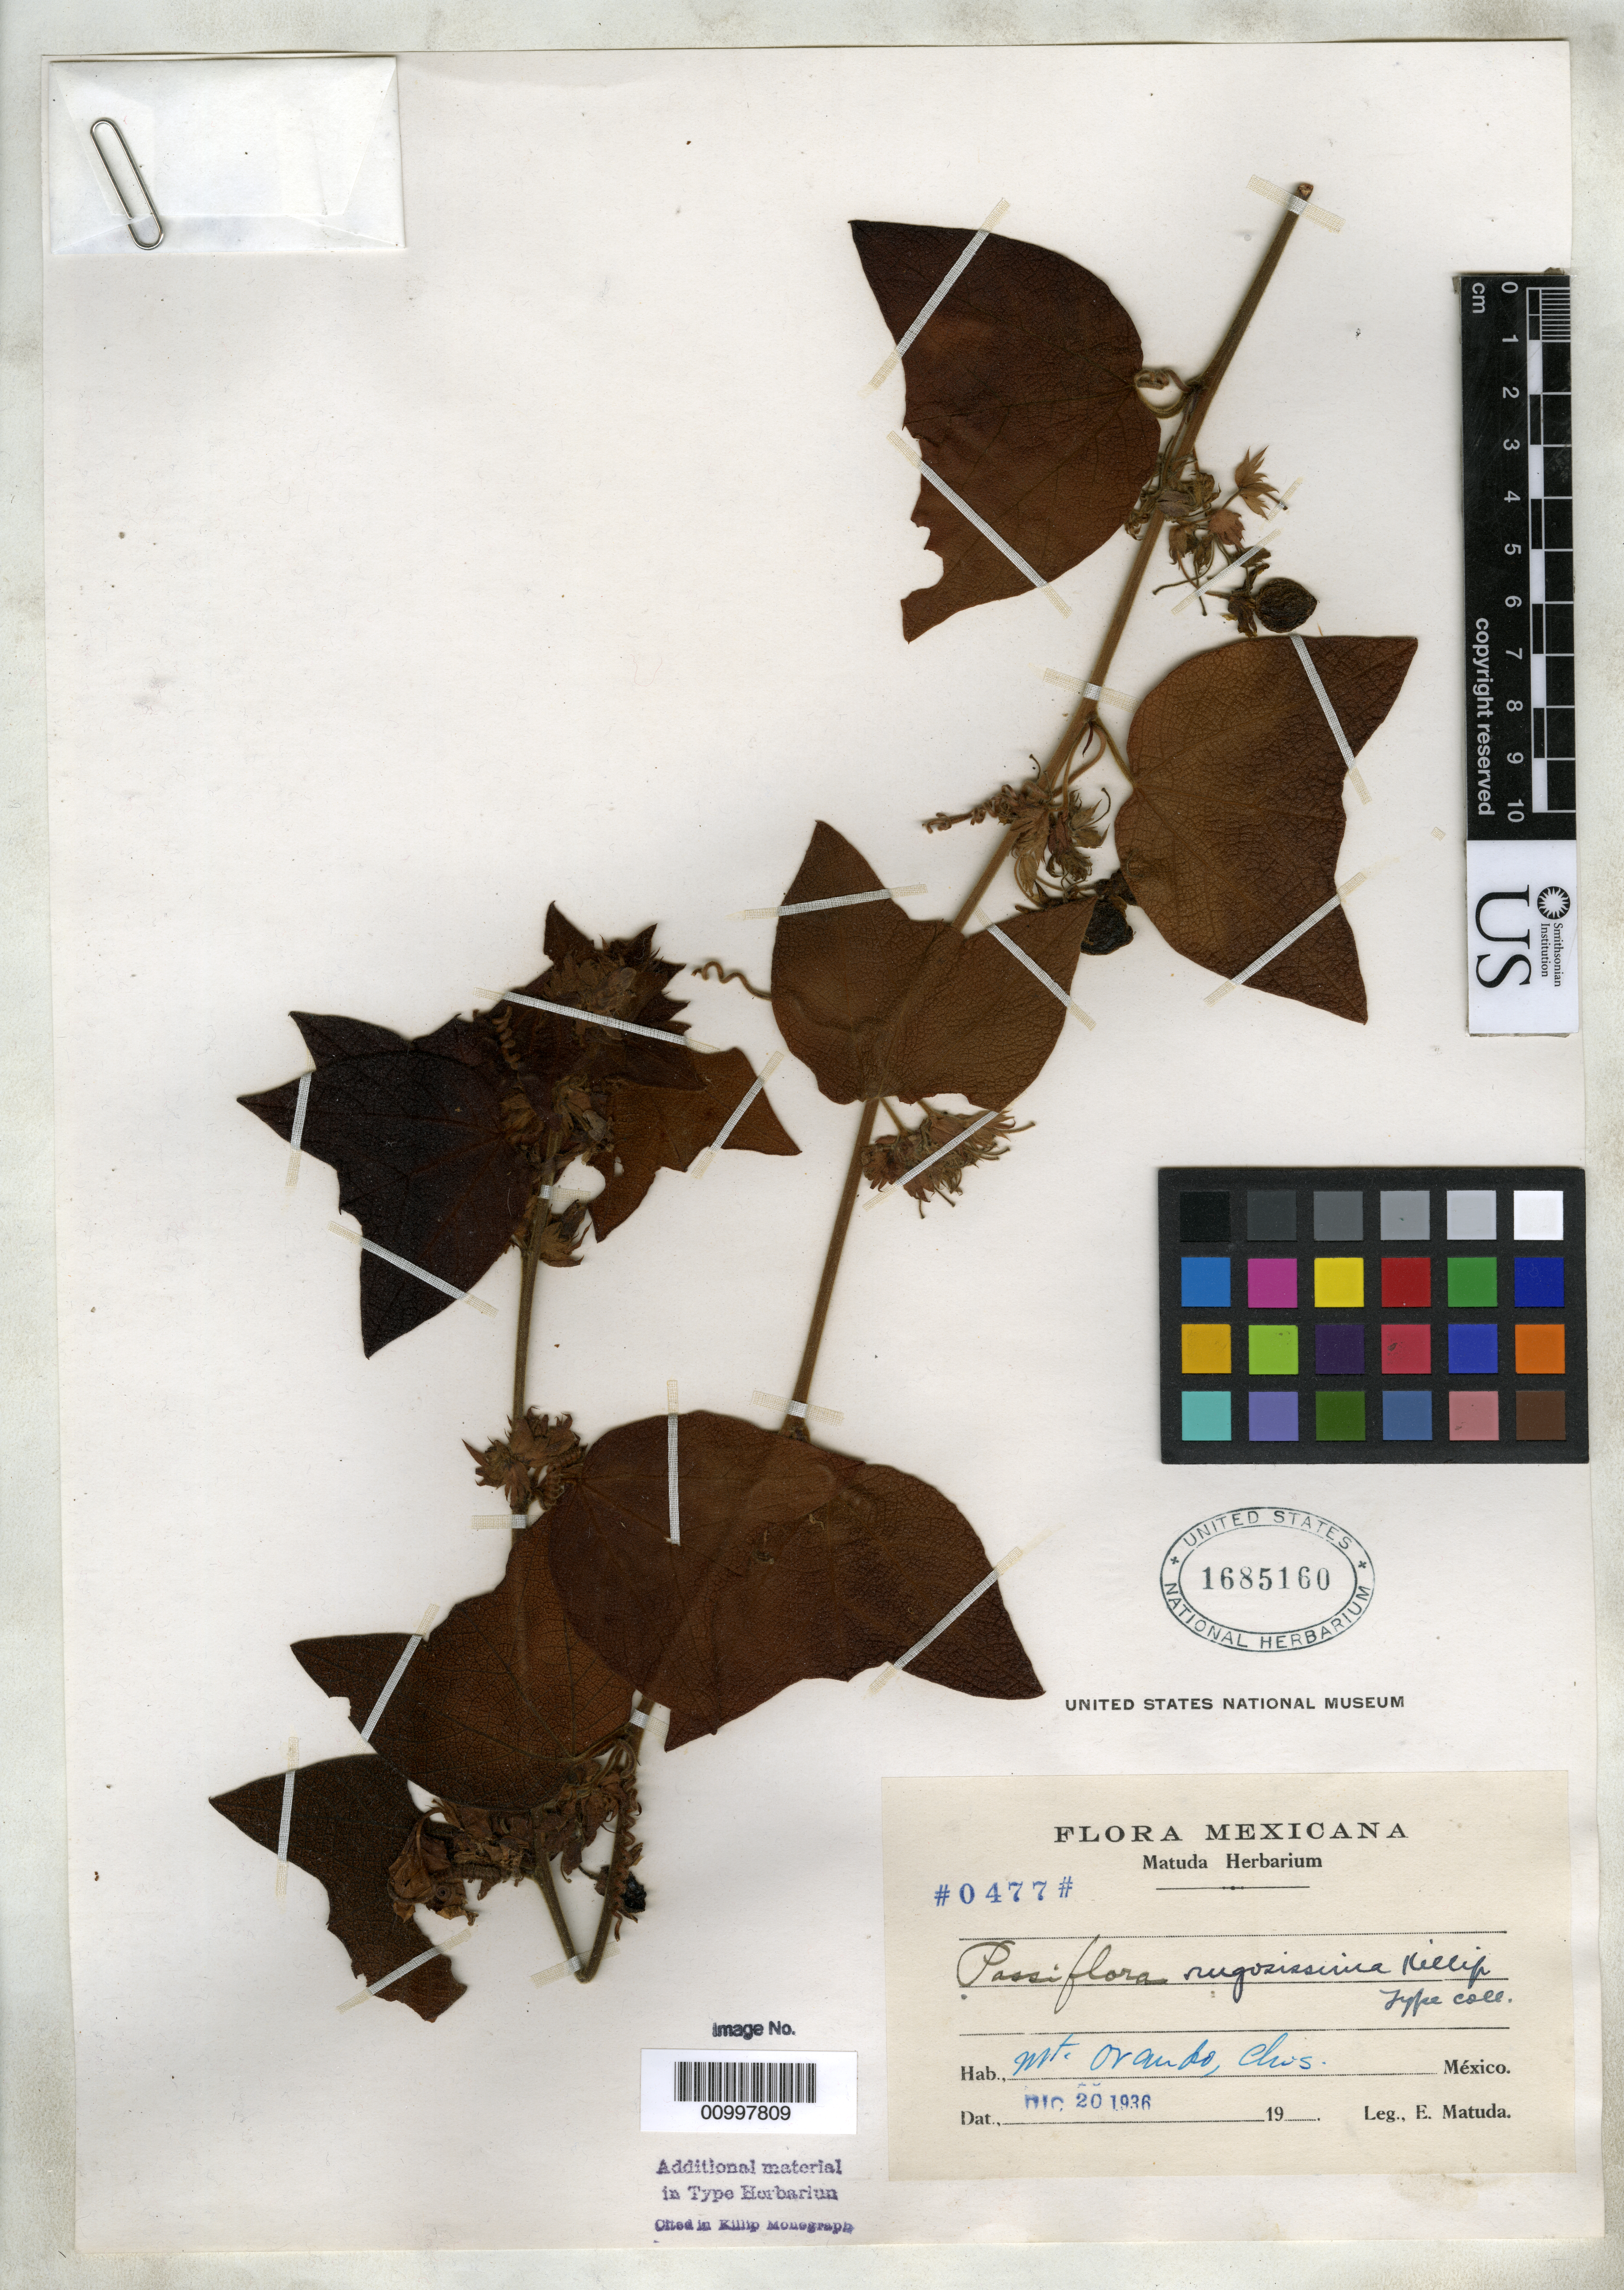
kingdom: Plantae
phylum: Tracheophyta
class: Magnoliopsida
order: Malpighiales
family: Passifloraceae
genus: Passiflora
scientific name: Passiflora rugosissima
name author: Killip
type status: Isotype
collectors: E. Matuda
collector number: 477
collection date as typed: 20 Dec 1936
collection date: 1936-12-20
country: Mexico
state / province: Chiapas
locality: Mt. Orando.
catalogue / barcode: US 1685160